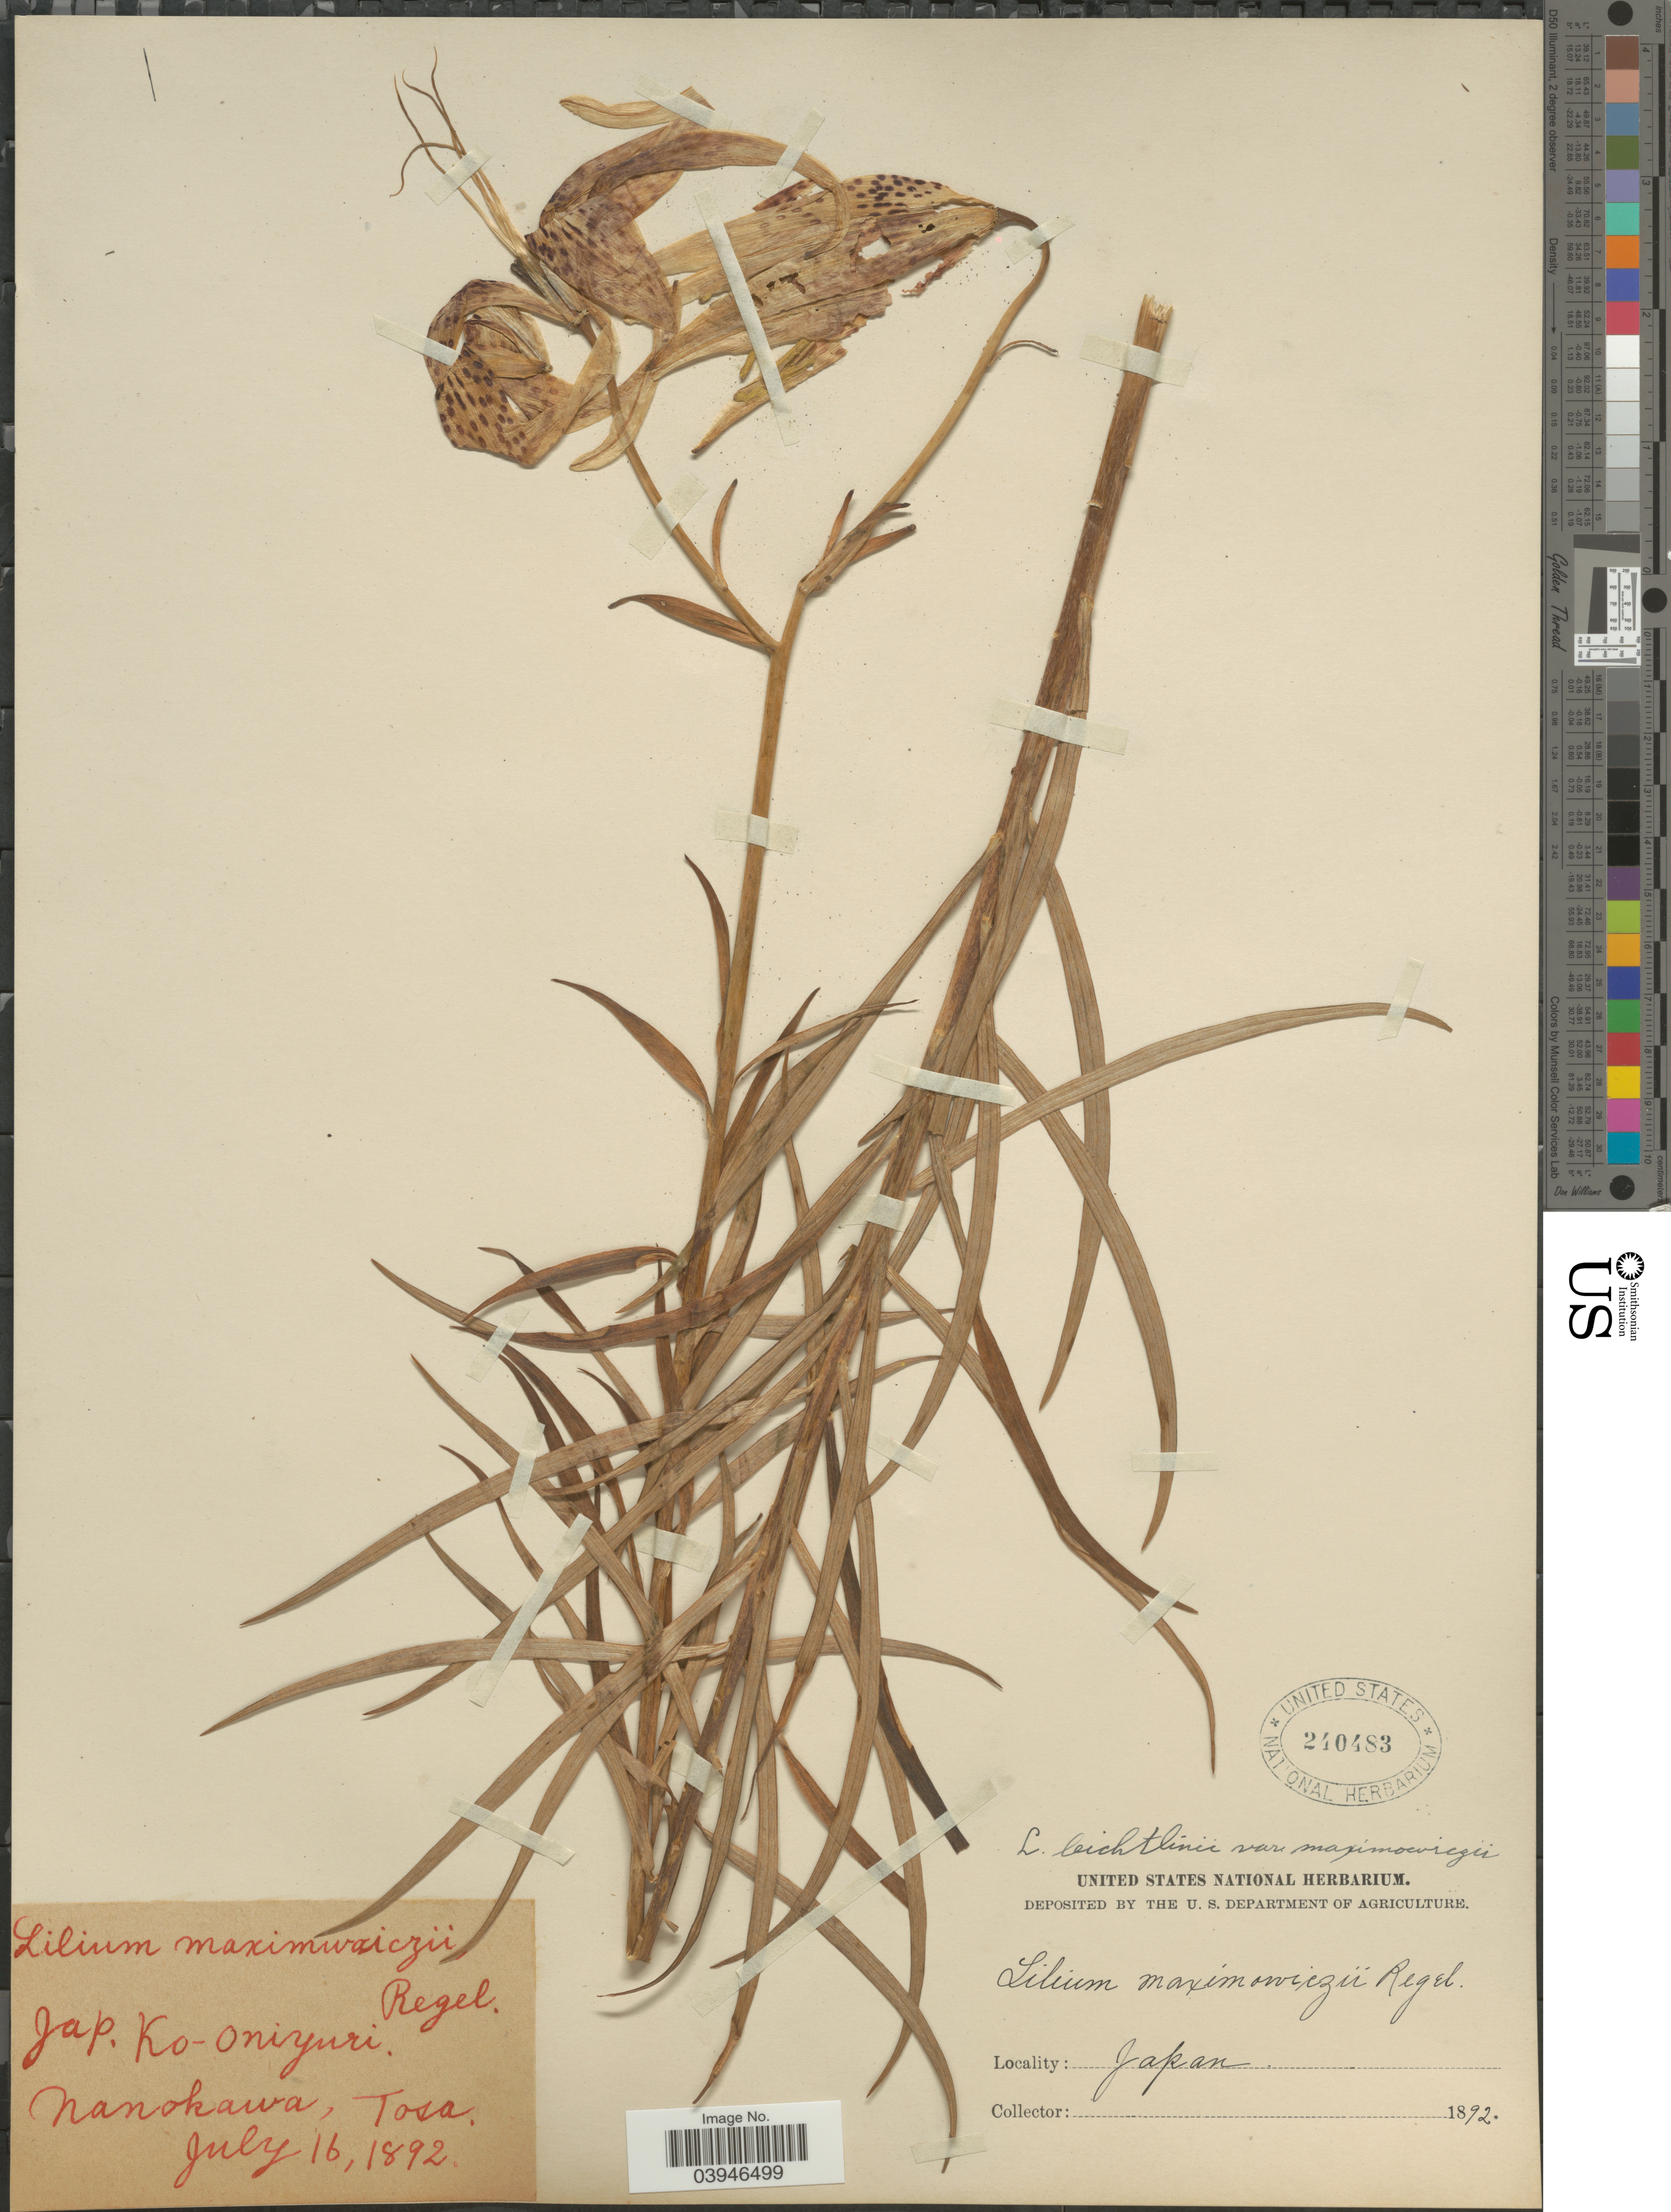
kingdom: Plantae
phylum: Tracheophyta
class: Liliopsida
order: Liliales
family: Liliaceae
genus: Lilium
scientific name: Lilium leichtlinii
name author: Hook. f.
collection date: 1892-07-16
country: Japan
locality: Nanokawa, Tosa.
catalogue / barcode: US 240483